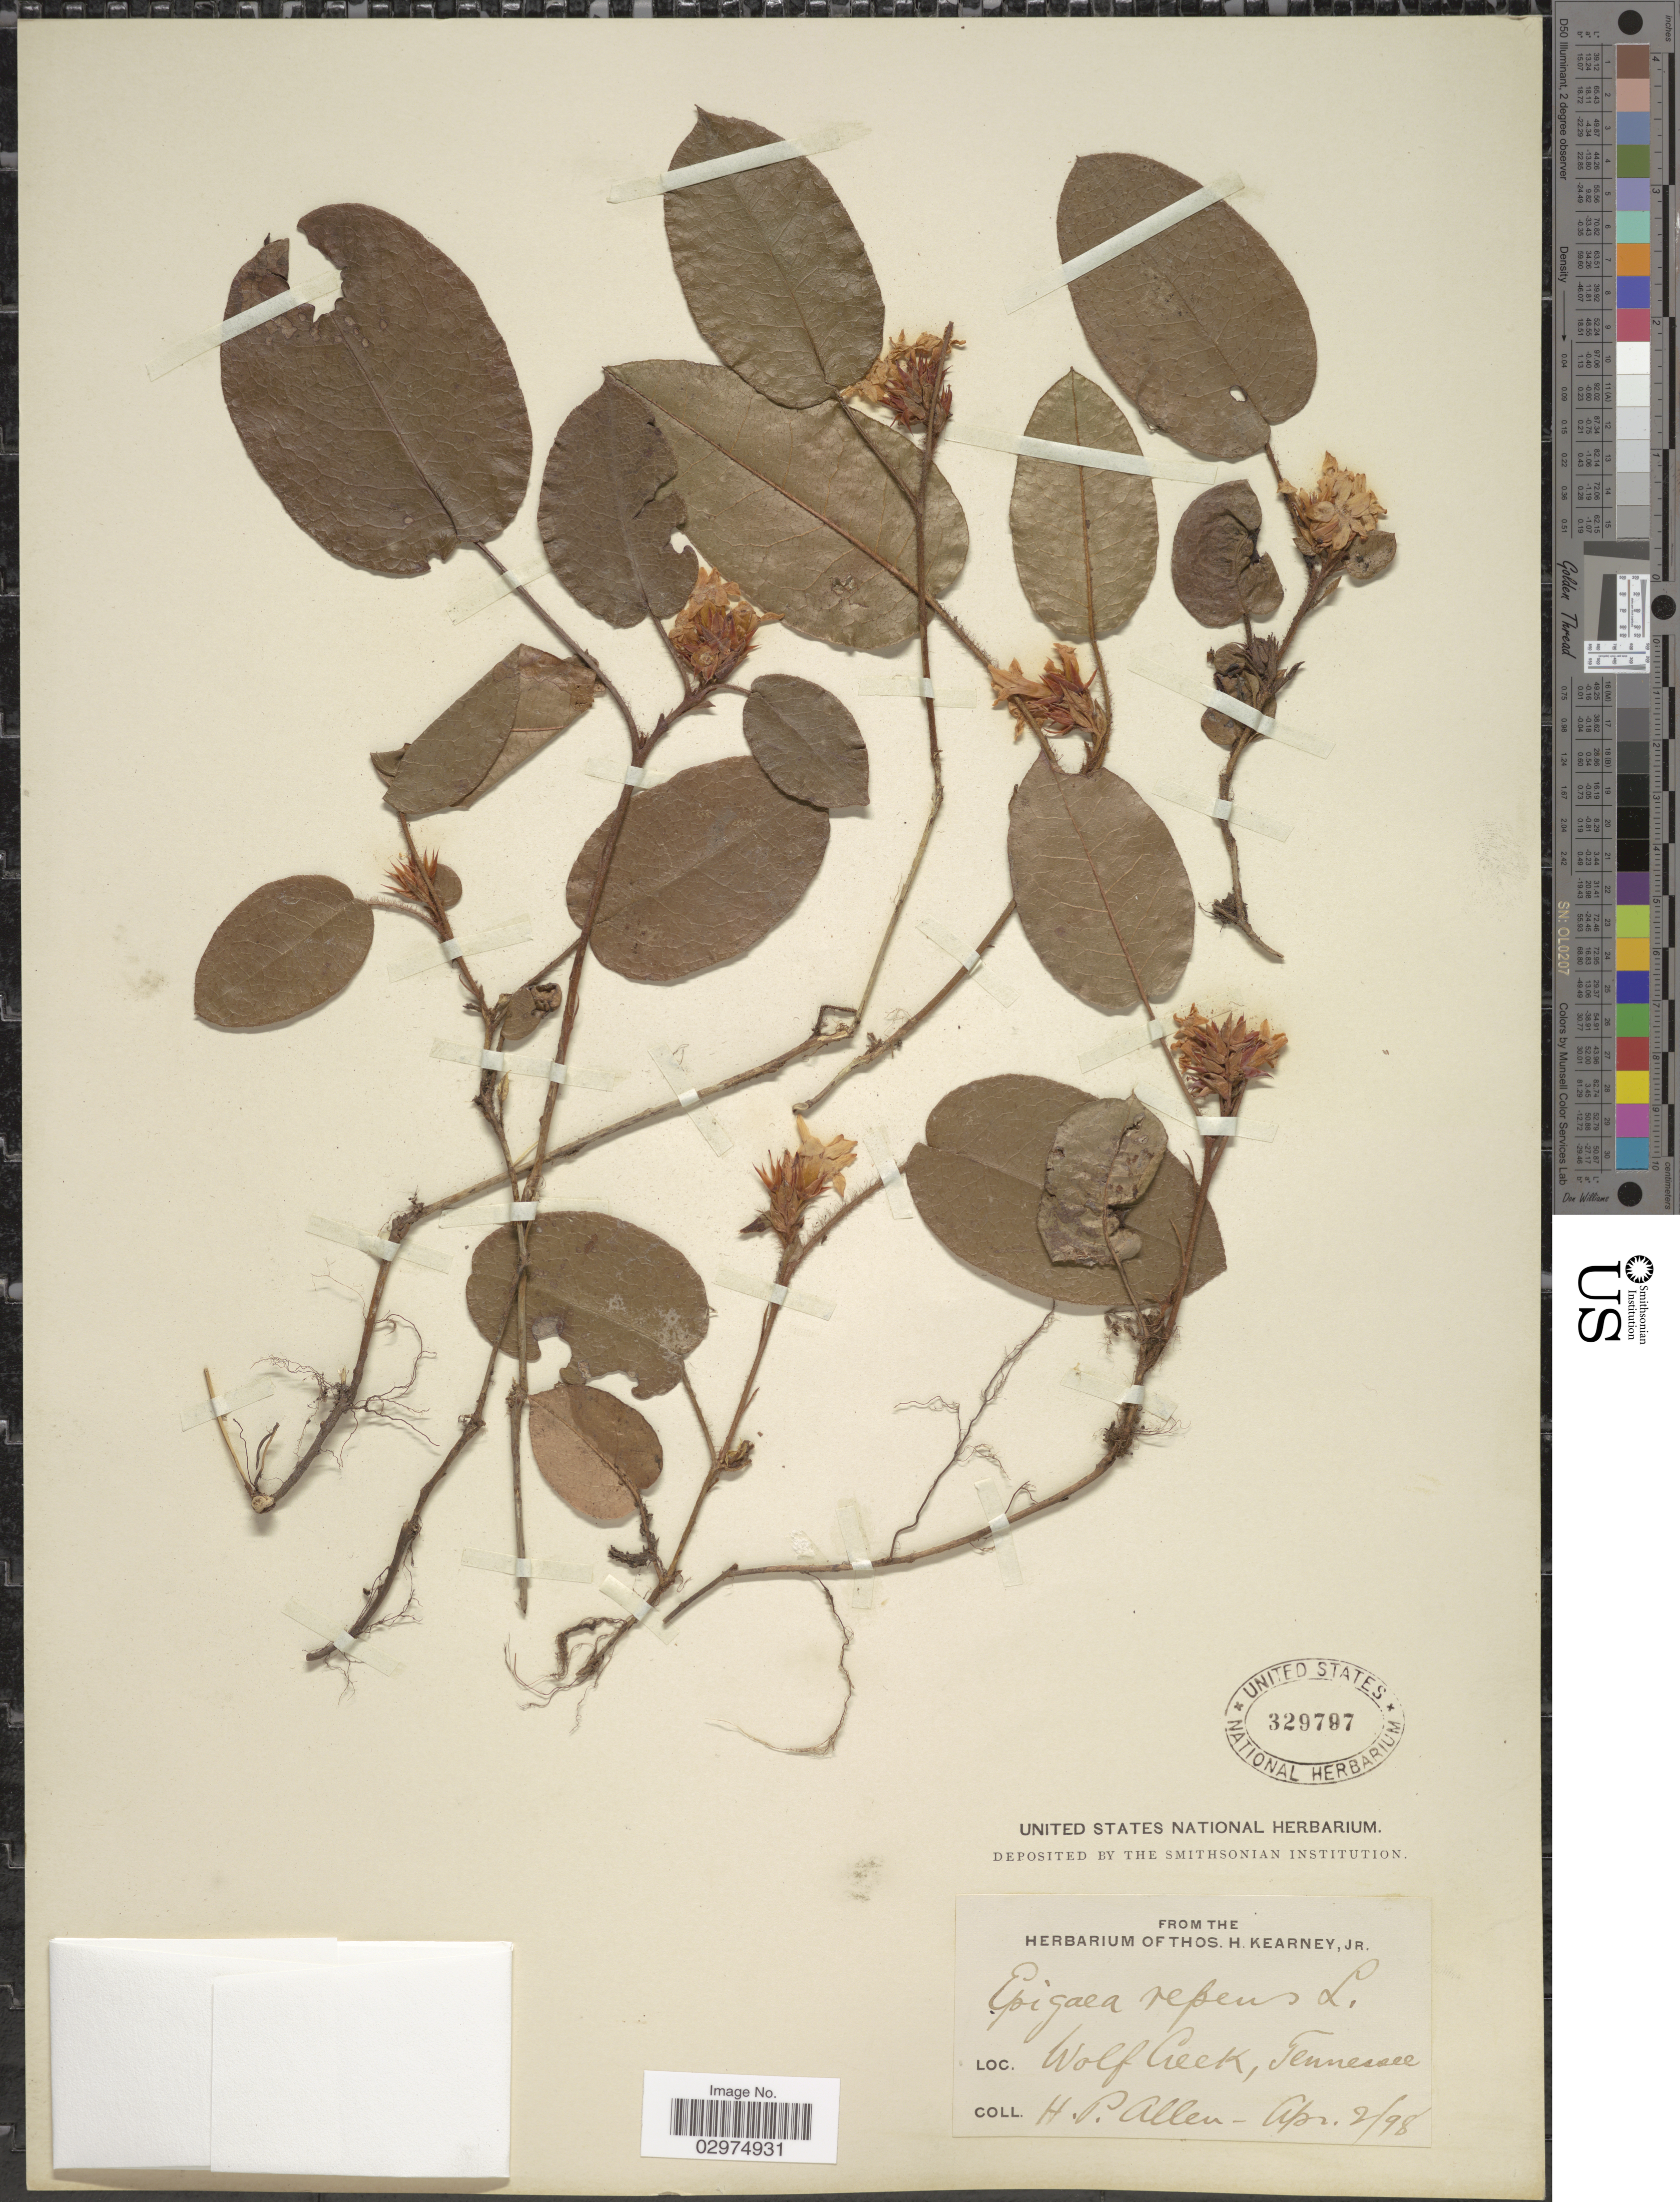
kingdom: Plantae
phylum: Tracheophyta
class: Magnoliopsida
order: Ericales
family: Ericaceae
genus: Epigaea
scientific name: Epigaea repens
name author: L.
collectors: H. P. Allen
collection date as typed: Transcribed d/m/y: 2/4/98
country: United States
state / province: Tennessee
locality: Wolf Creek.